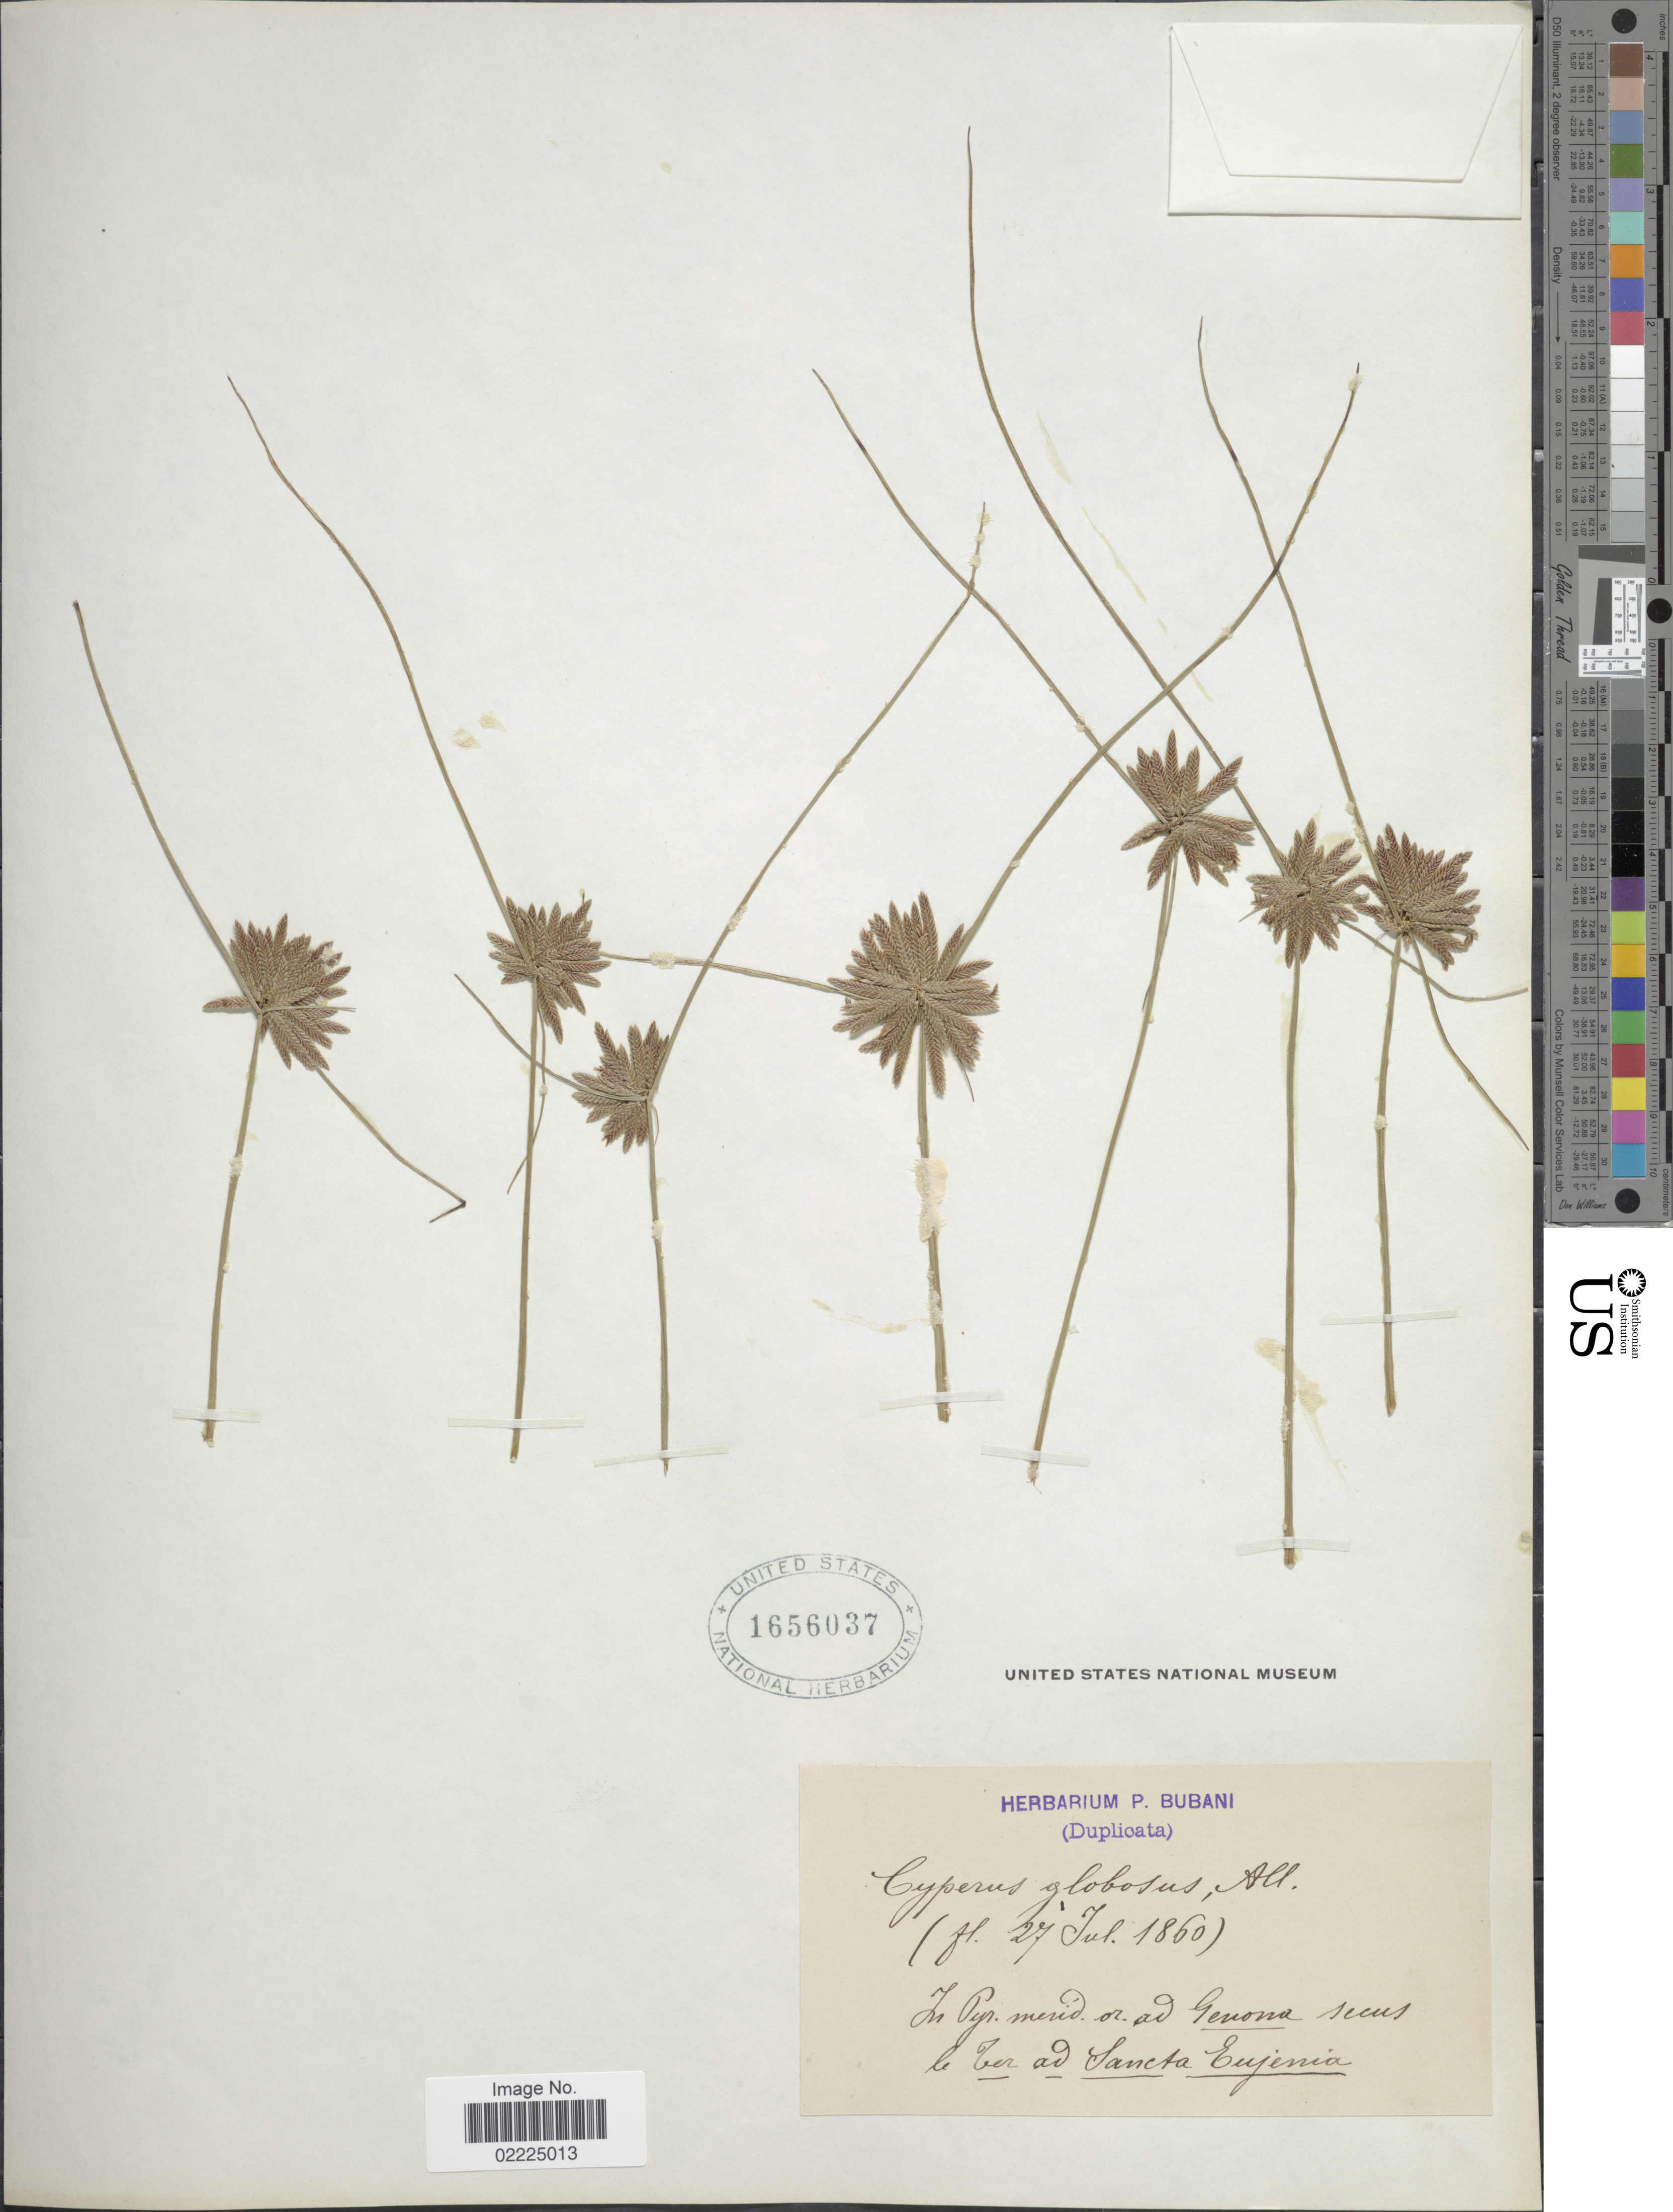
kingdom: Plantae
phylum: Tracheophyta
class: Liliopsida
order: Poales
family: Cyperaceae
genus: Cyperus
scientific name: Cyperus flavidus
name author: Retz.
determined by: Strong, Mark T., (BOT), Smithsonian Institution - National Museum of Natural History (UNITED STATES)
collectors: ex herb. P. Bubani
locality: In pyr merid or. ad Genona secus le ber ad Sancta Eujenia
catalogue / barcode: US 1656037